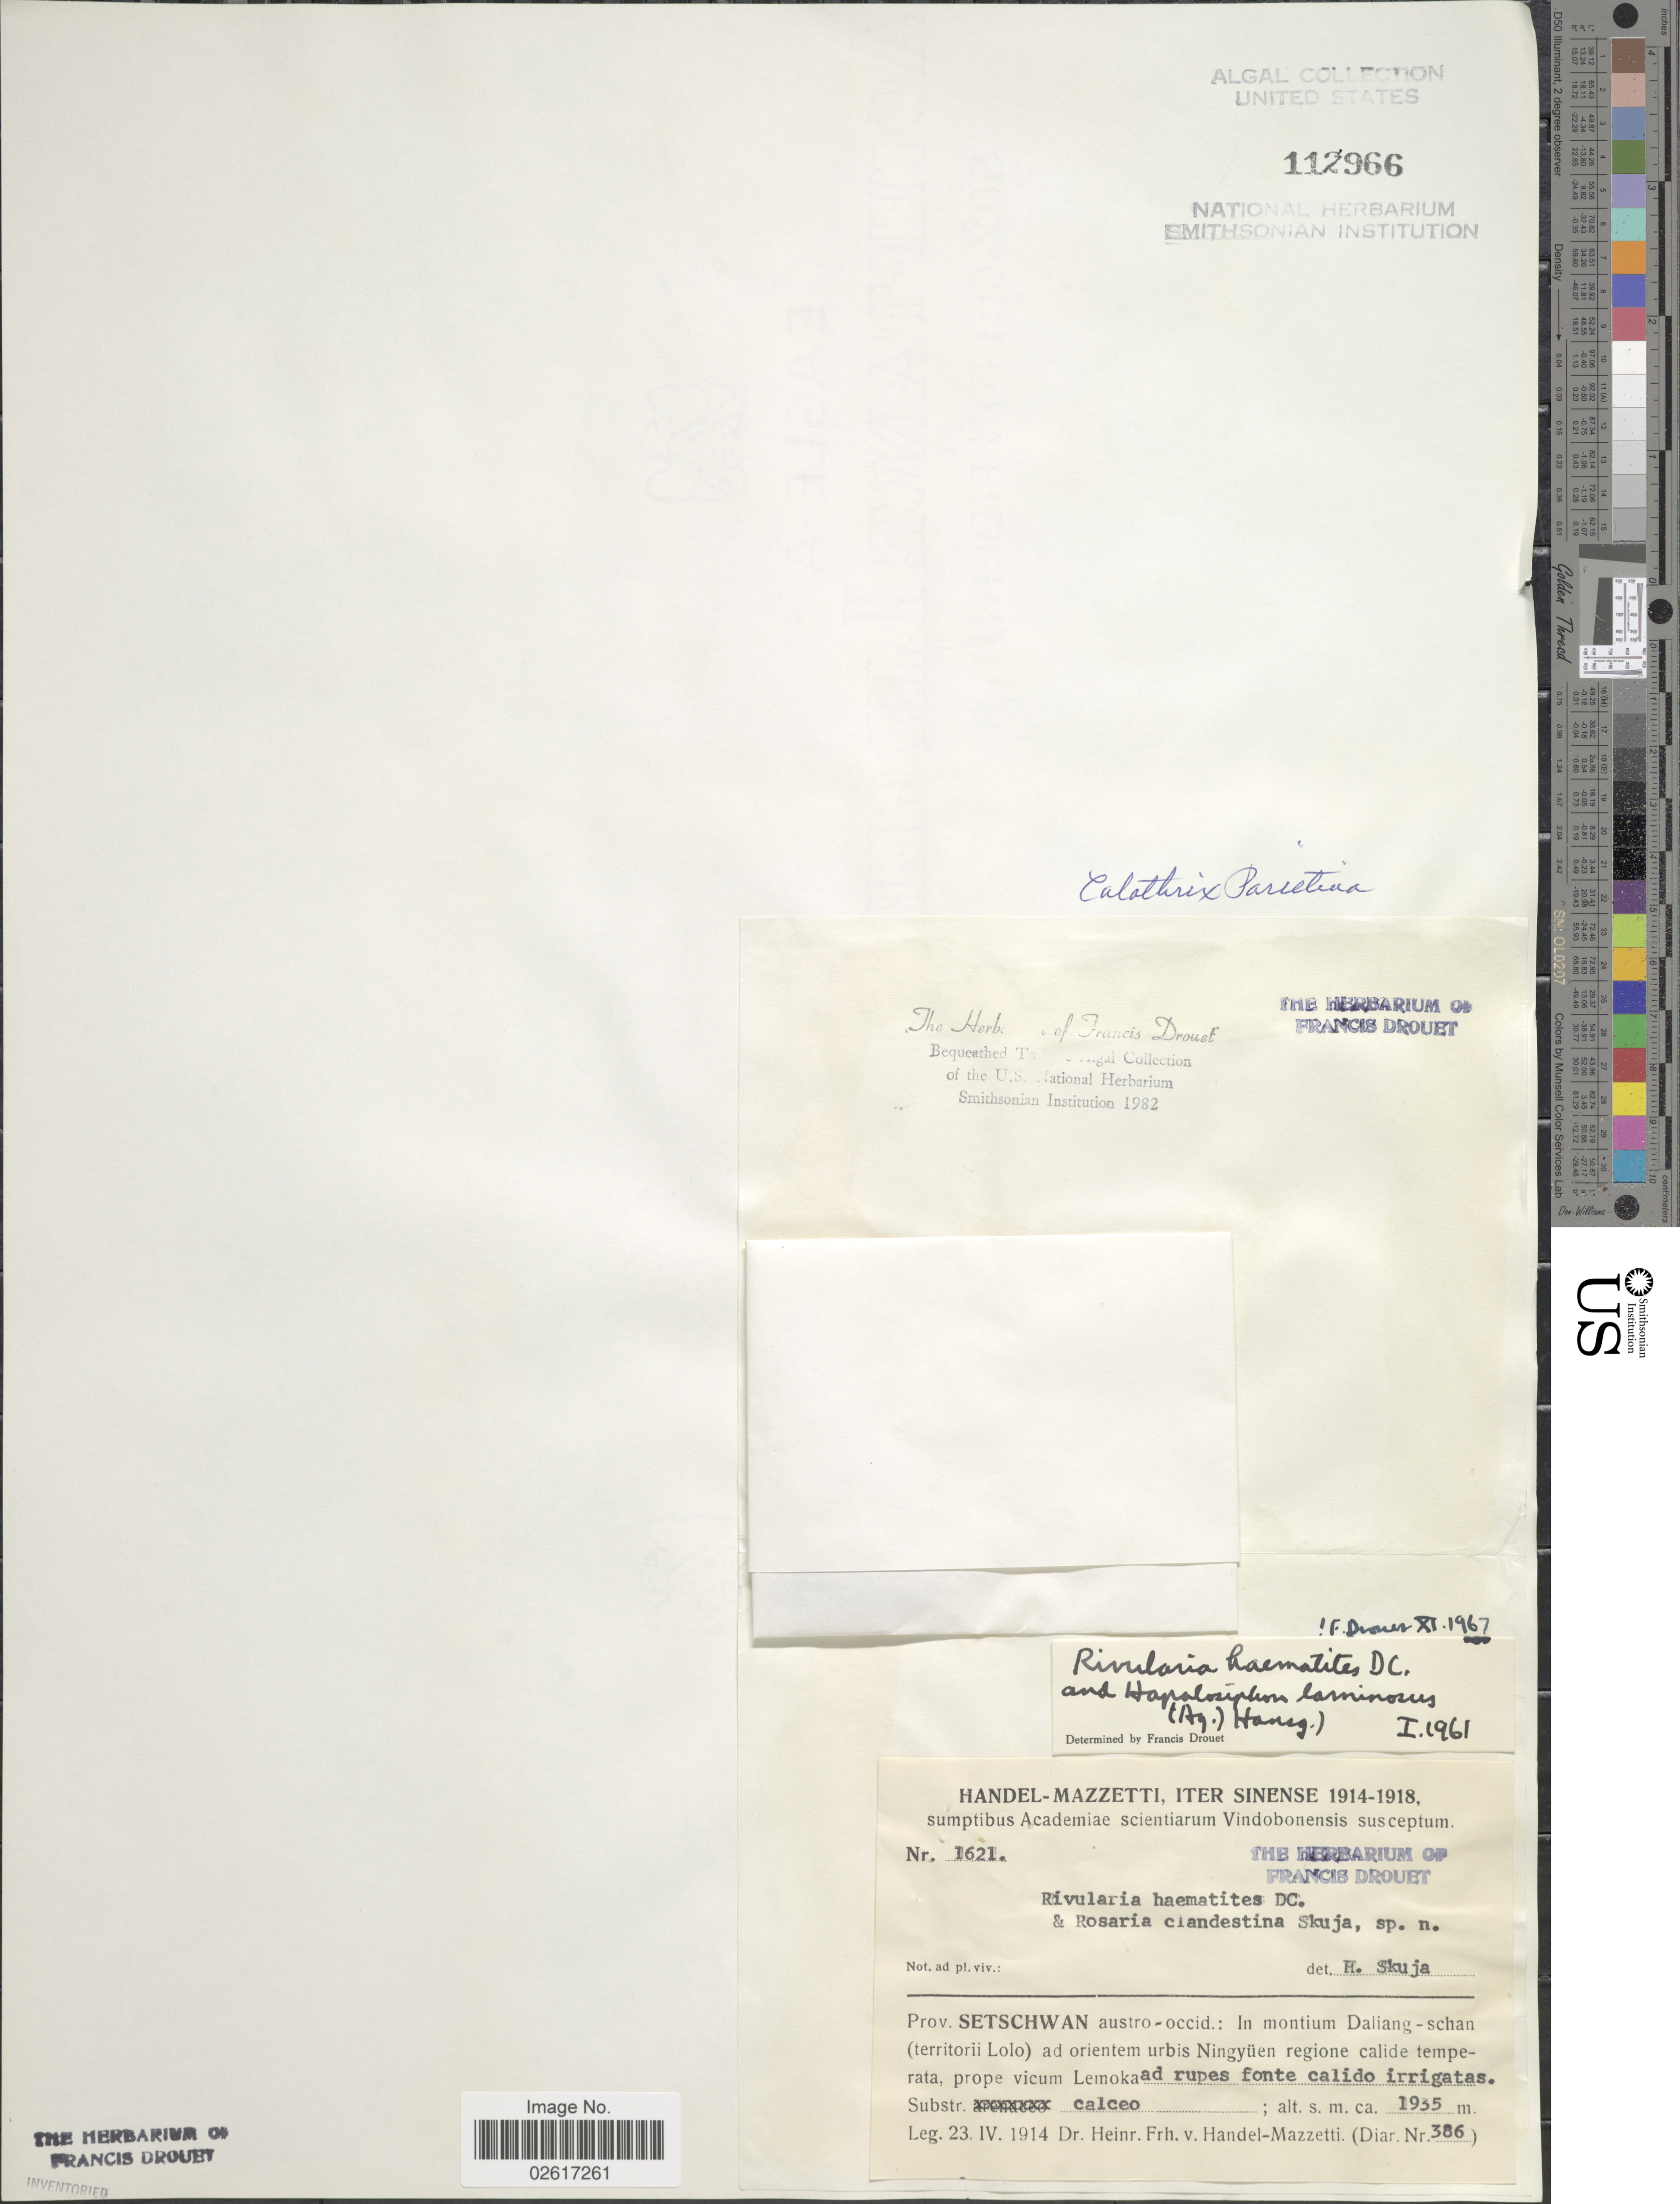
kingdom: Bacteria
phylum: Cyanobacteria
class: Cyanobacteriia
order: Cyanobacteriales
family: Rivulariaceae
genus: Calothrix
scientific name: Calothrix parietina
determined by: Drouet, F. E.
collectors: H. Handel-Mazzetti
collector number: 1621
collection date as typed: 23 Apr 1914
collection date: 1914-04-23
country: China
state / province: Sichuan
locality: Lolo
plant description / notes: Handel-Mazzetti, Iter Sinense, 1914-1918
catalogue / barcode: US 112966